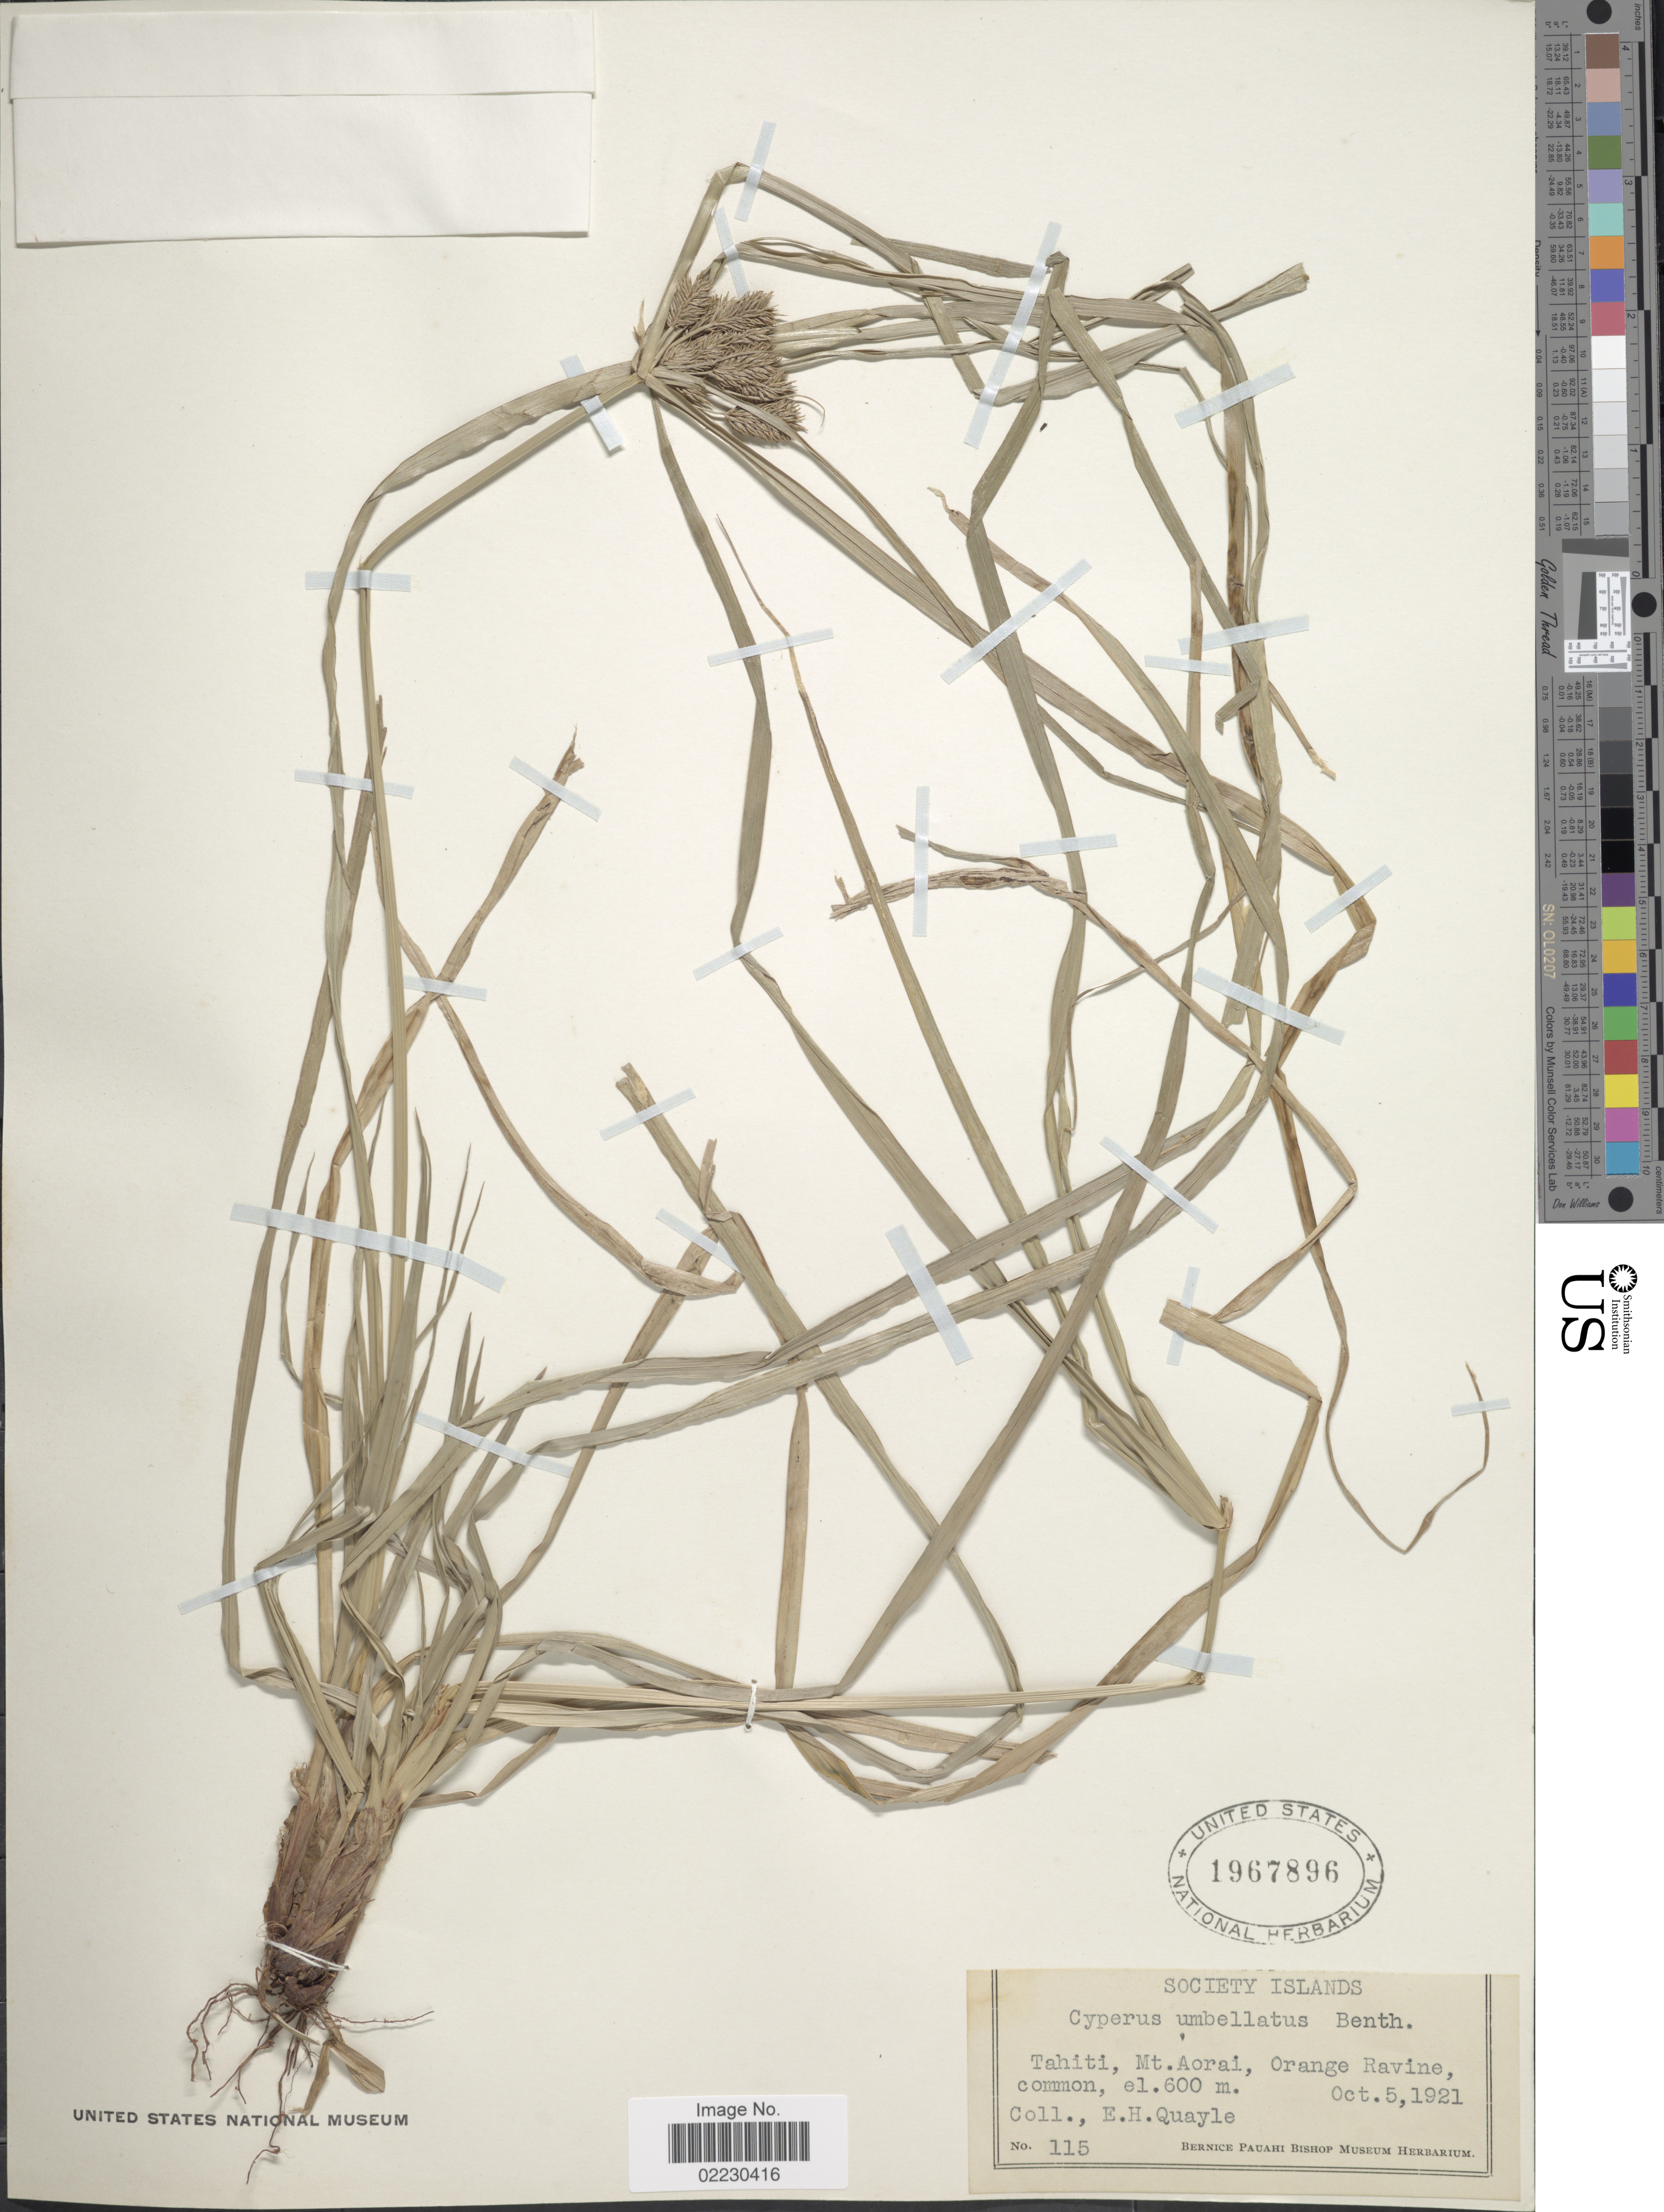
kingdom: Plantae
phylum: Tracheophyta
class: Liliopsida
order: Poales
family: Cyperaceae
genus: Cyperus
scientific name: Cyperus cyperoides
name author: (L.) Kuntze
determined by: Strong, Mark T., (BOT), Smithsonian Institution - National Museum of Natural History (UNITED STATES)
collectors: E. Quayle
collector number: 115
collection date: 1921-10-05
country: French Polynesia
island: Tahiti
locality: Tahiti, Society Islands, Mt. Aorai, Orange Ravine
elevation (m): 600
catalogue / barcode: US 1967896